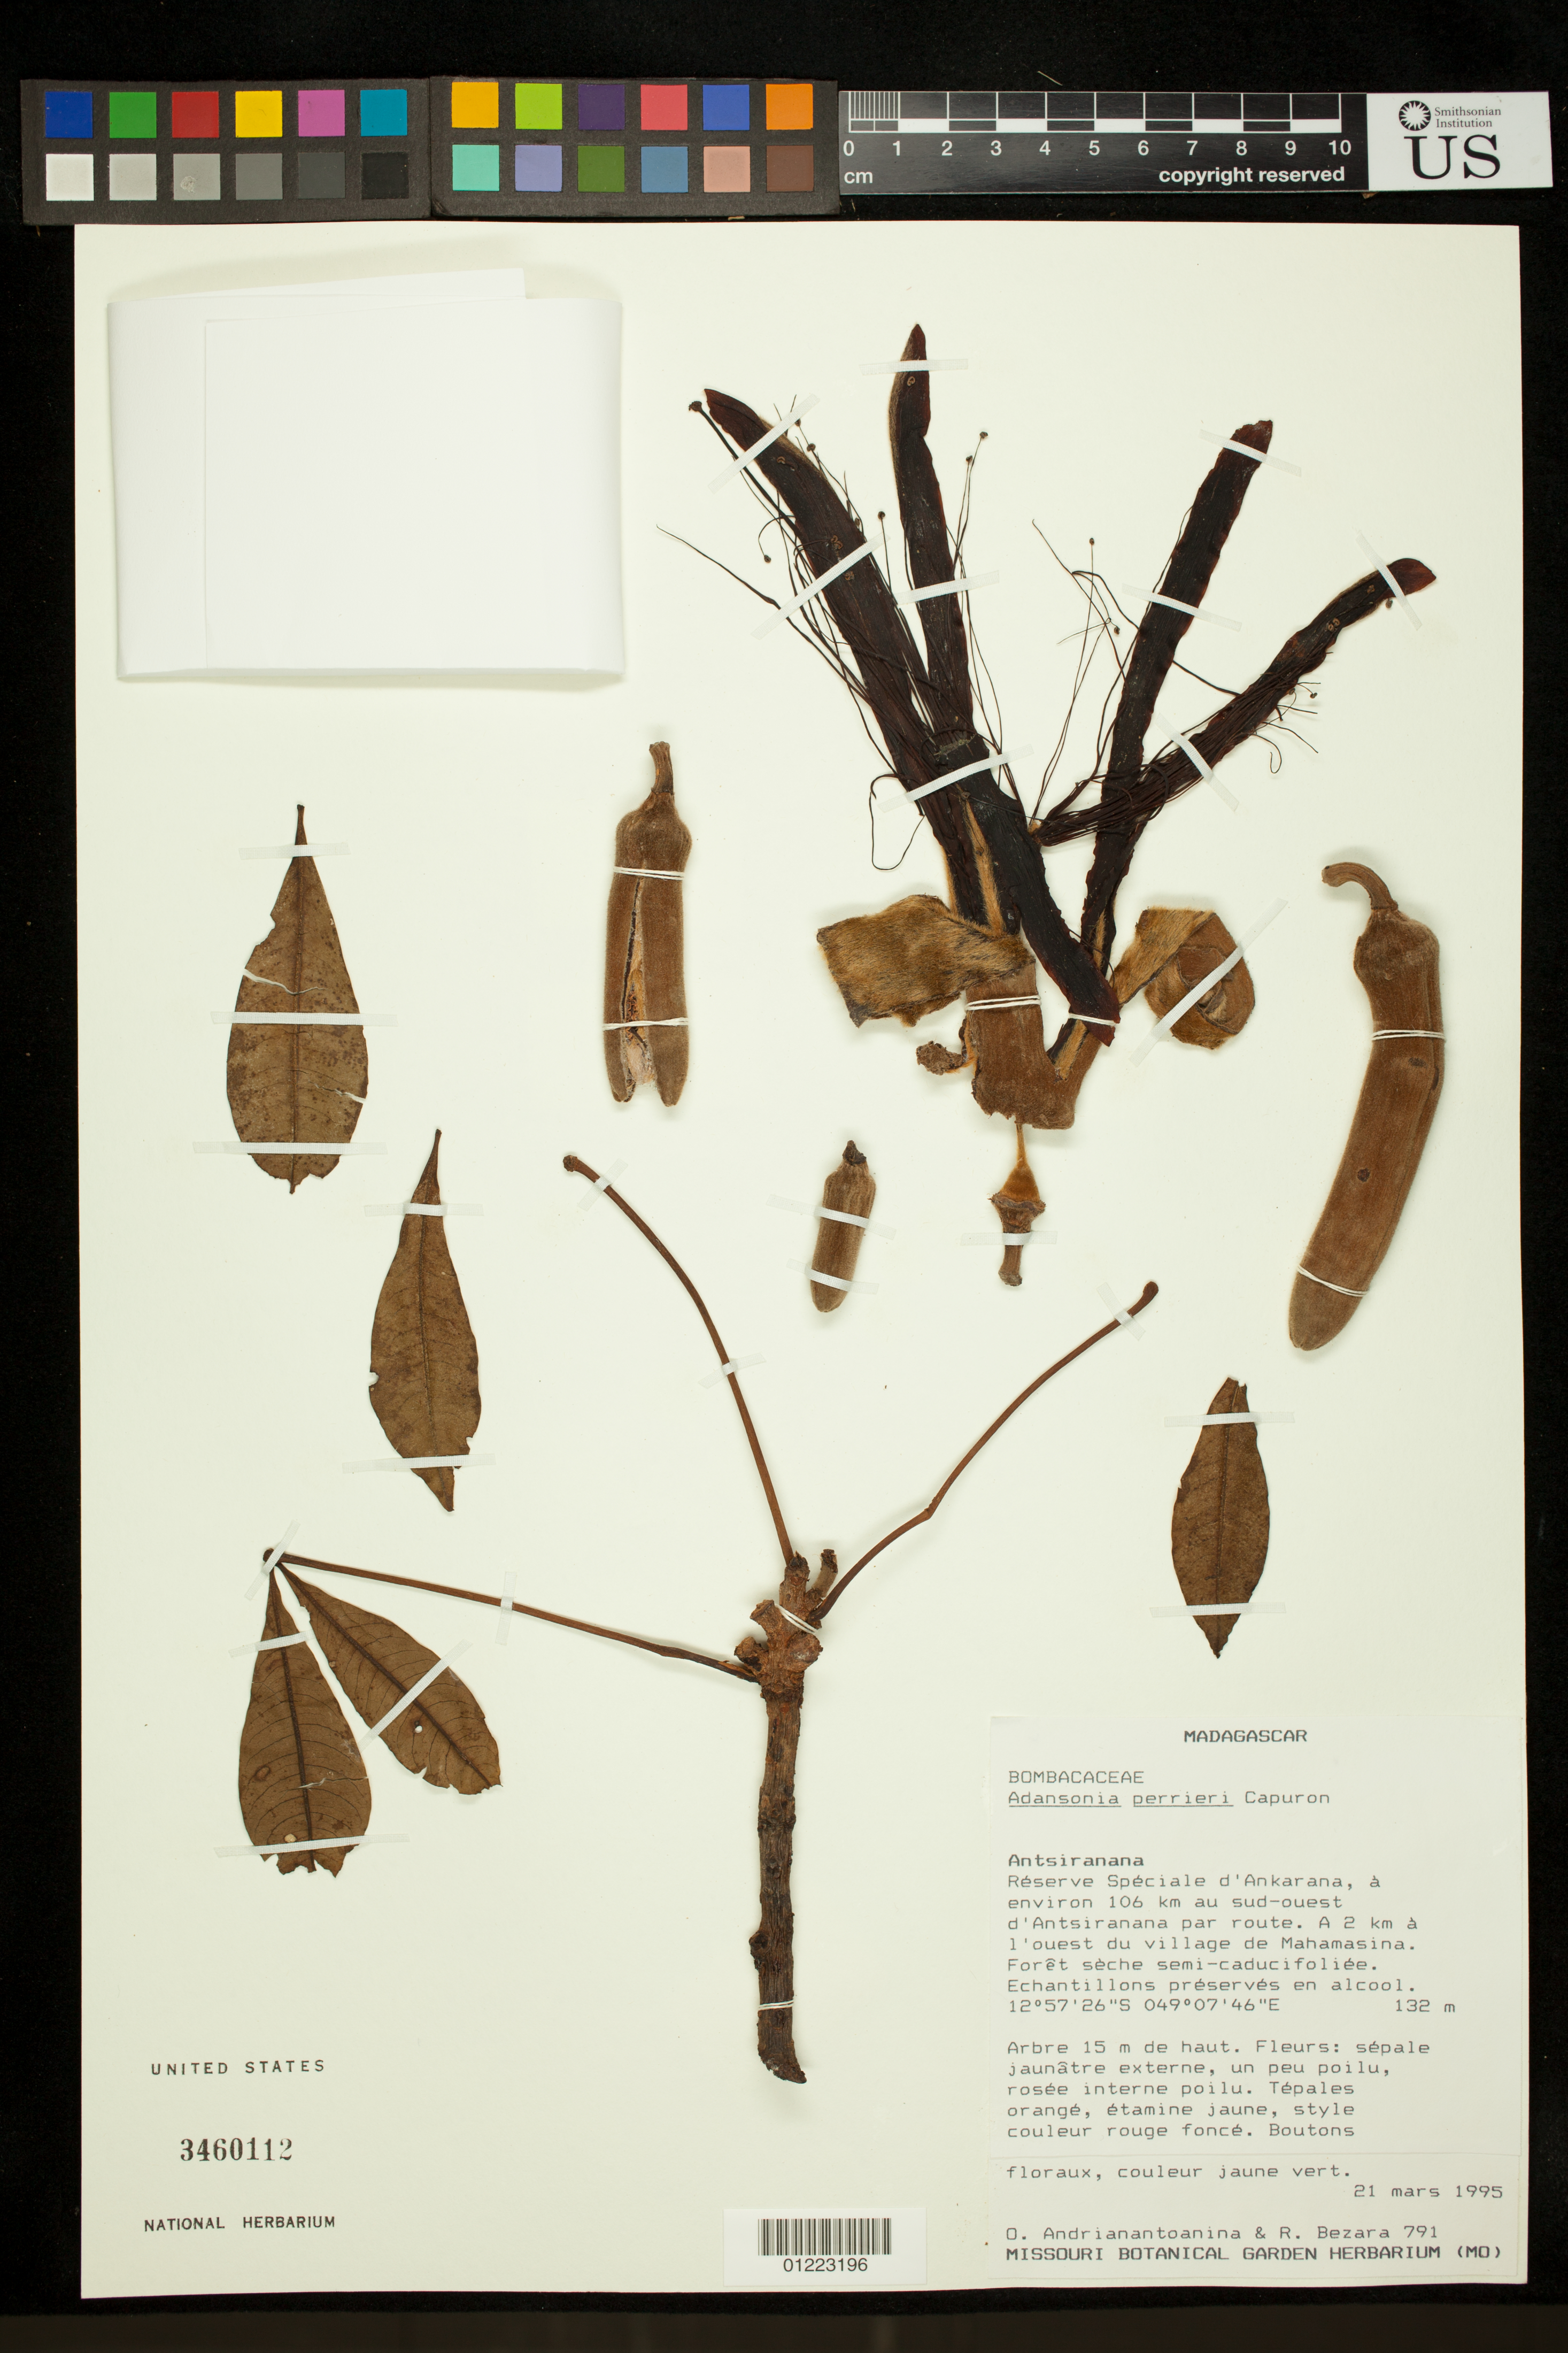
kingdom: Plantae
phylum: Tracheophyta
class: Magnoliopsida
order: Malvales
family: Malvaceae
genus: Adansonia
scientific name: Adansonia perrieri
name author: Capuron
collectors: O. Andrianantoanina & R. Bezara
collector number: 791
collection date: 1995-03-21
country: Madagascar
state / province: Diana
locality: Reserve Speciale d'Ankarana, a environ 106 km au sud-ouest d'Antsiranana par route. A 2 km a l'ouest du village de Mahamasina. Foret seche semi-caducifoliee.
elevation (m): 132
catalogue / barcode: US 3460112